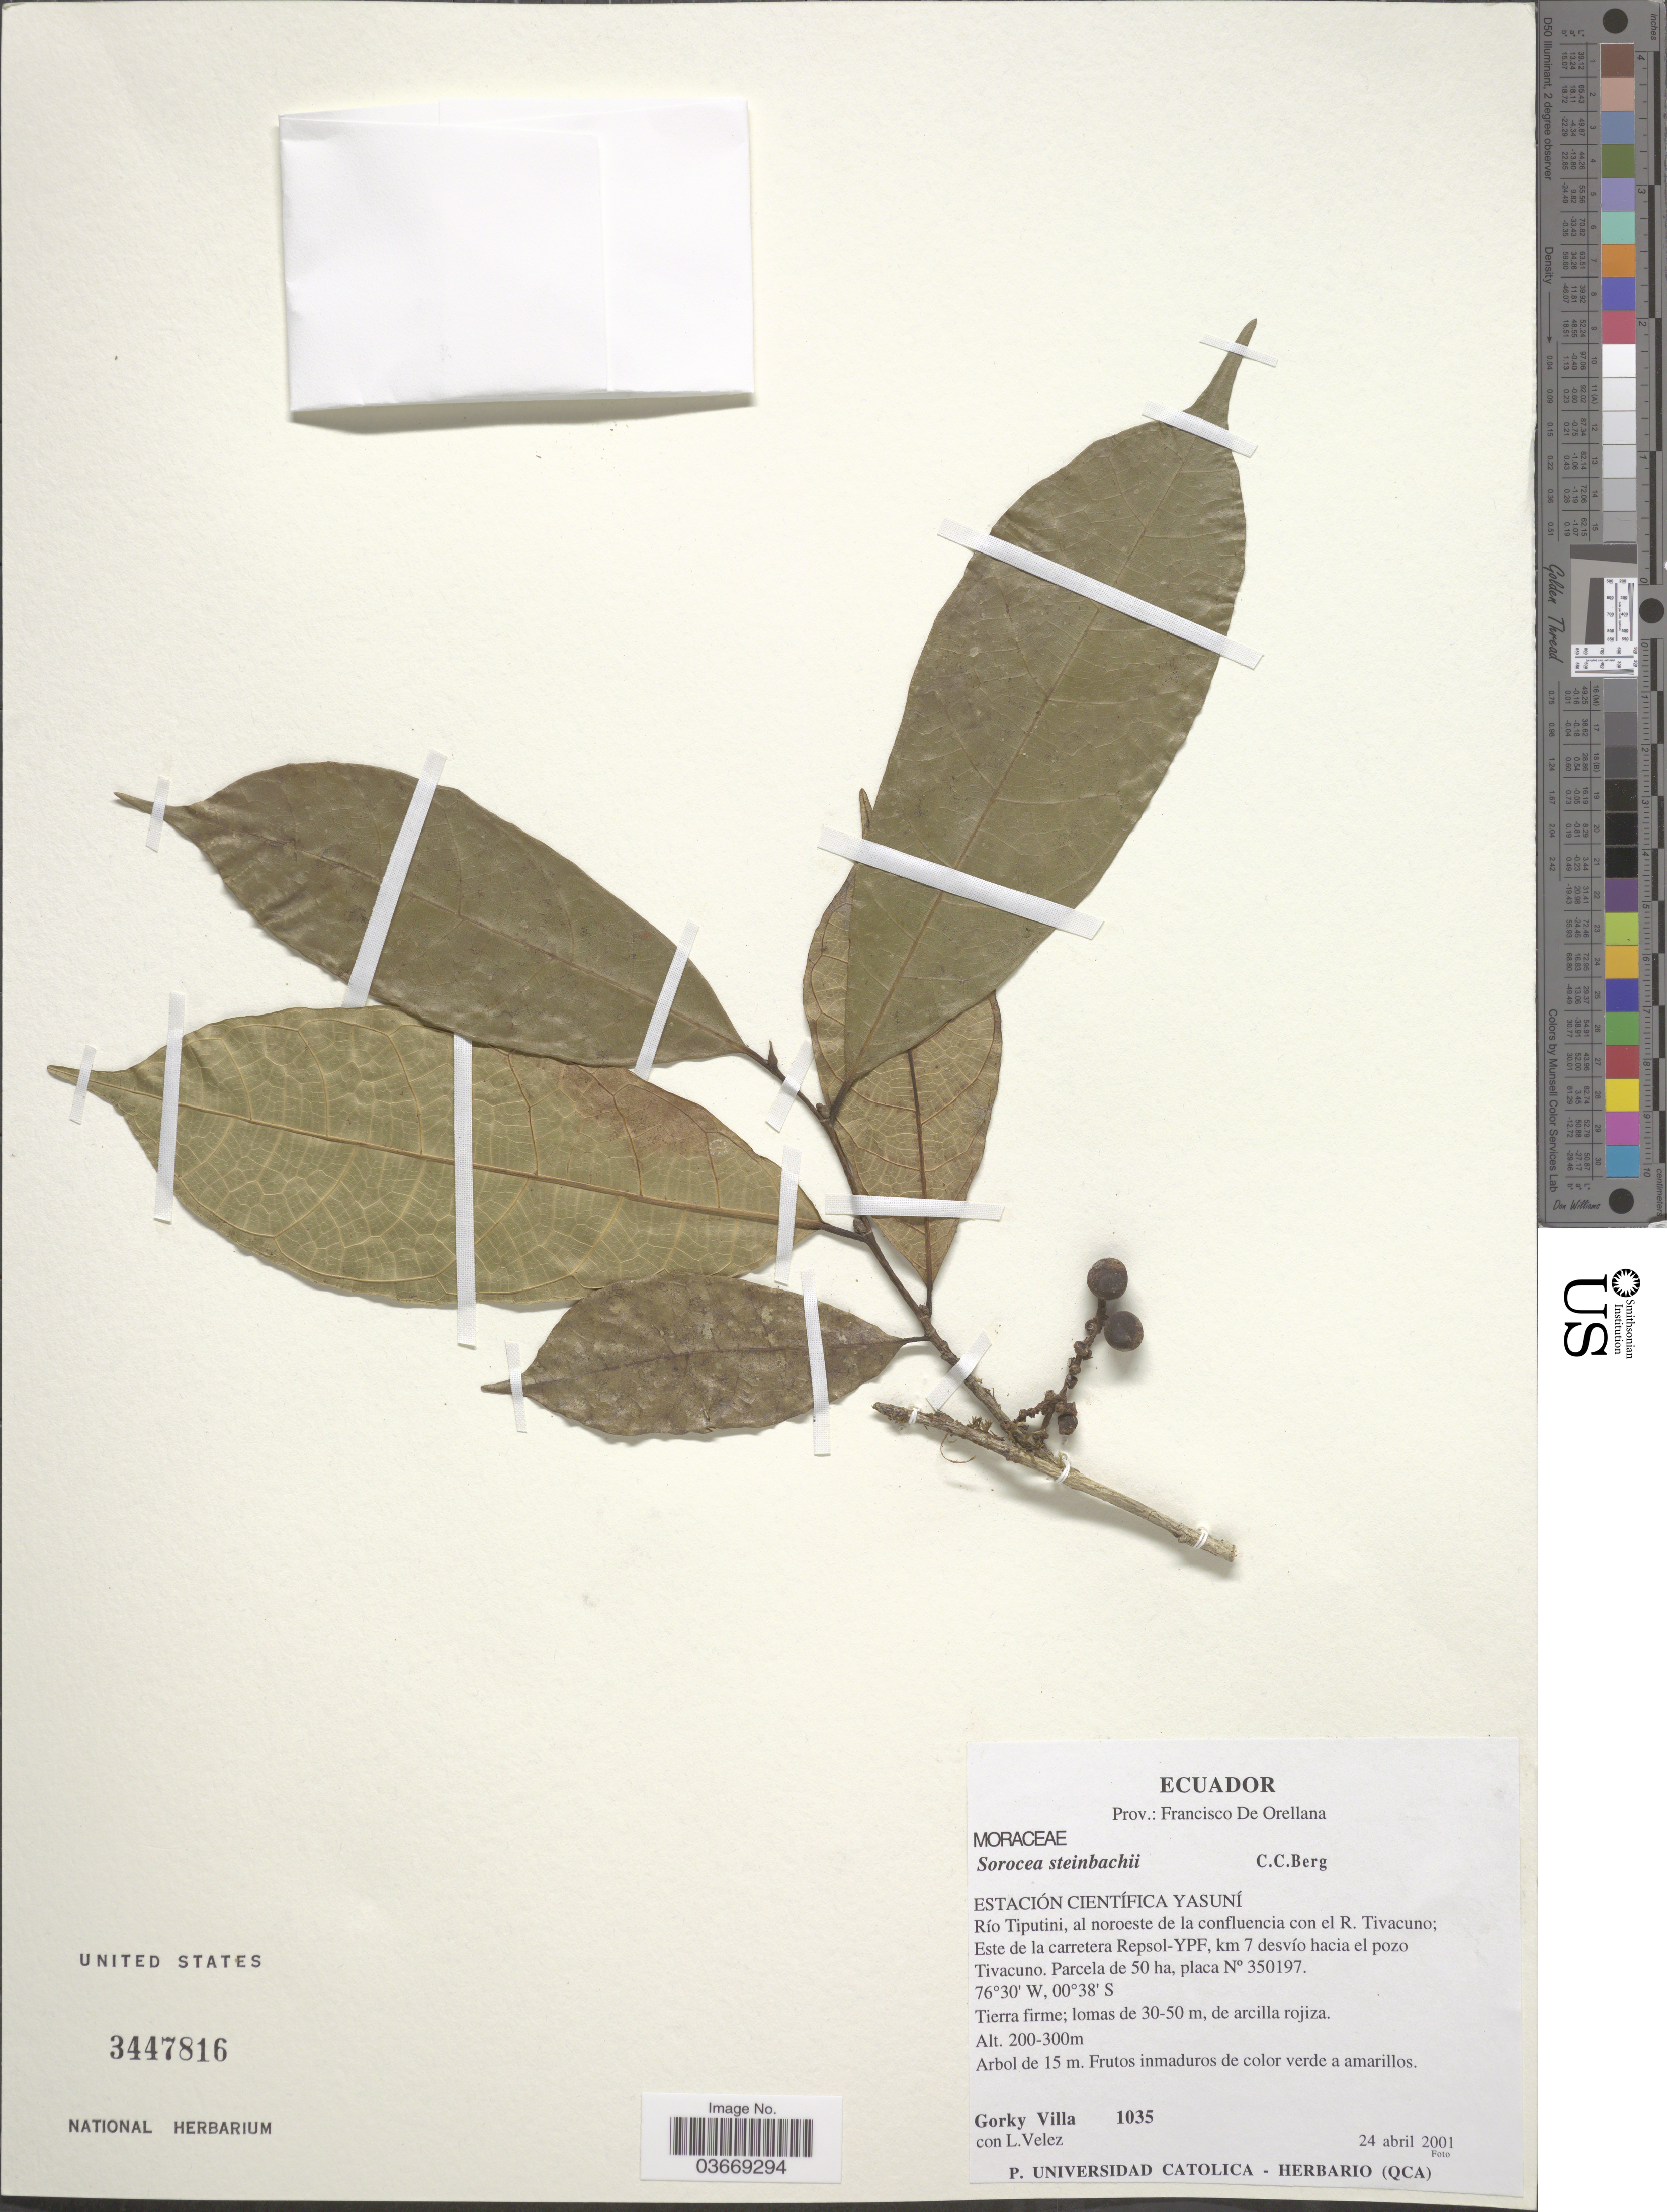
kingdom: Plantae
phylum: Tracheophyta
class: Magnoliopsida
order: Rosales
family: Moraceae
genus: Sorocea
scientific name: Sorocea steinbachii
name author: C.C. Berg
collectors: G. Villa & L. Velez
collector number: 1035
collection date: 2001-04-24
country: Ecuador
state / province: Orellana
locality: Prov.: Francisco De Orellana. Estación Científica Yasuní. Río Tiputini, al noroeste de la confluencia con el R. Tivacuno; Este de la carretera Repsol-YPF, km 7 desvío hacia el pozo Tivacuno. Parcela de 50 ha, placa N° 350197.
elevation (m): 200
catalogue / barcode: US 3447816